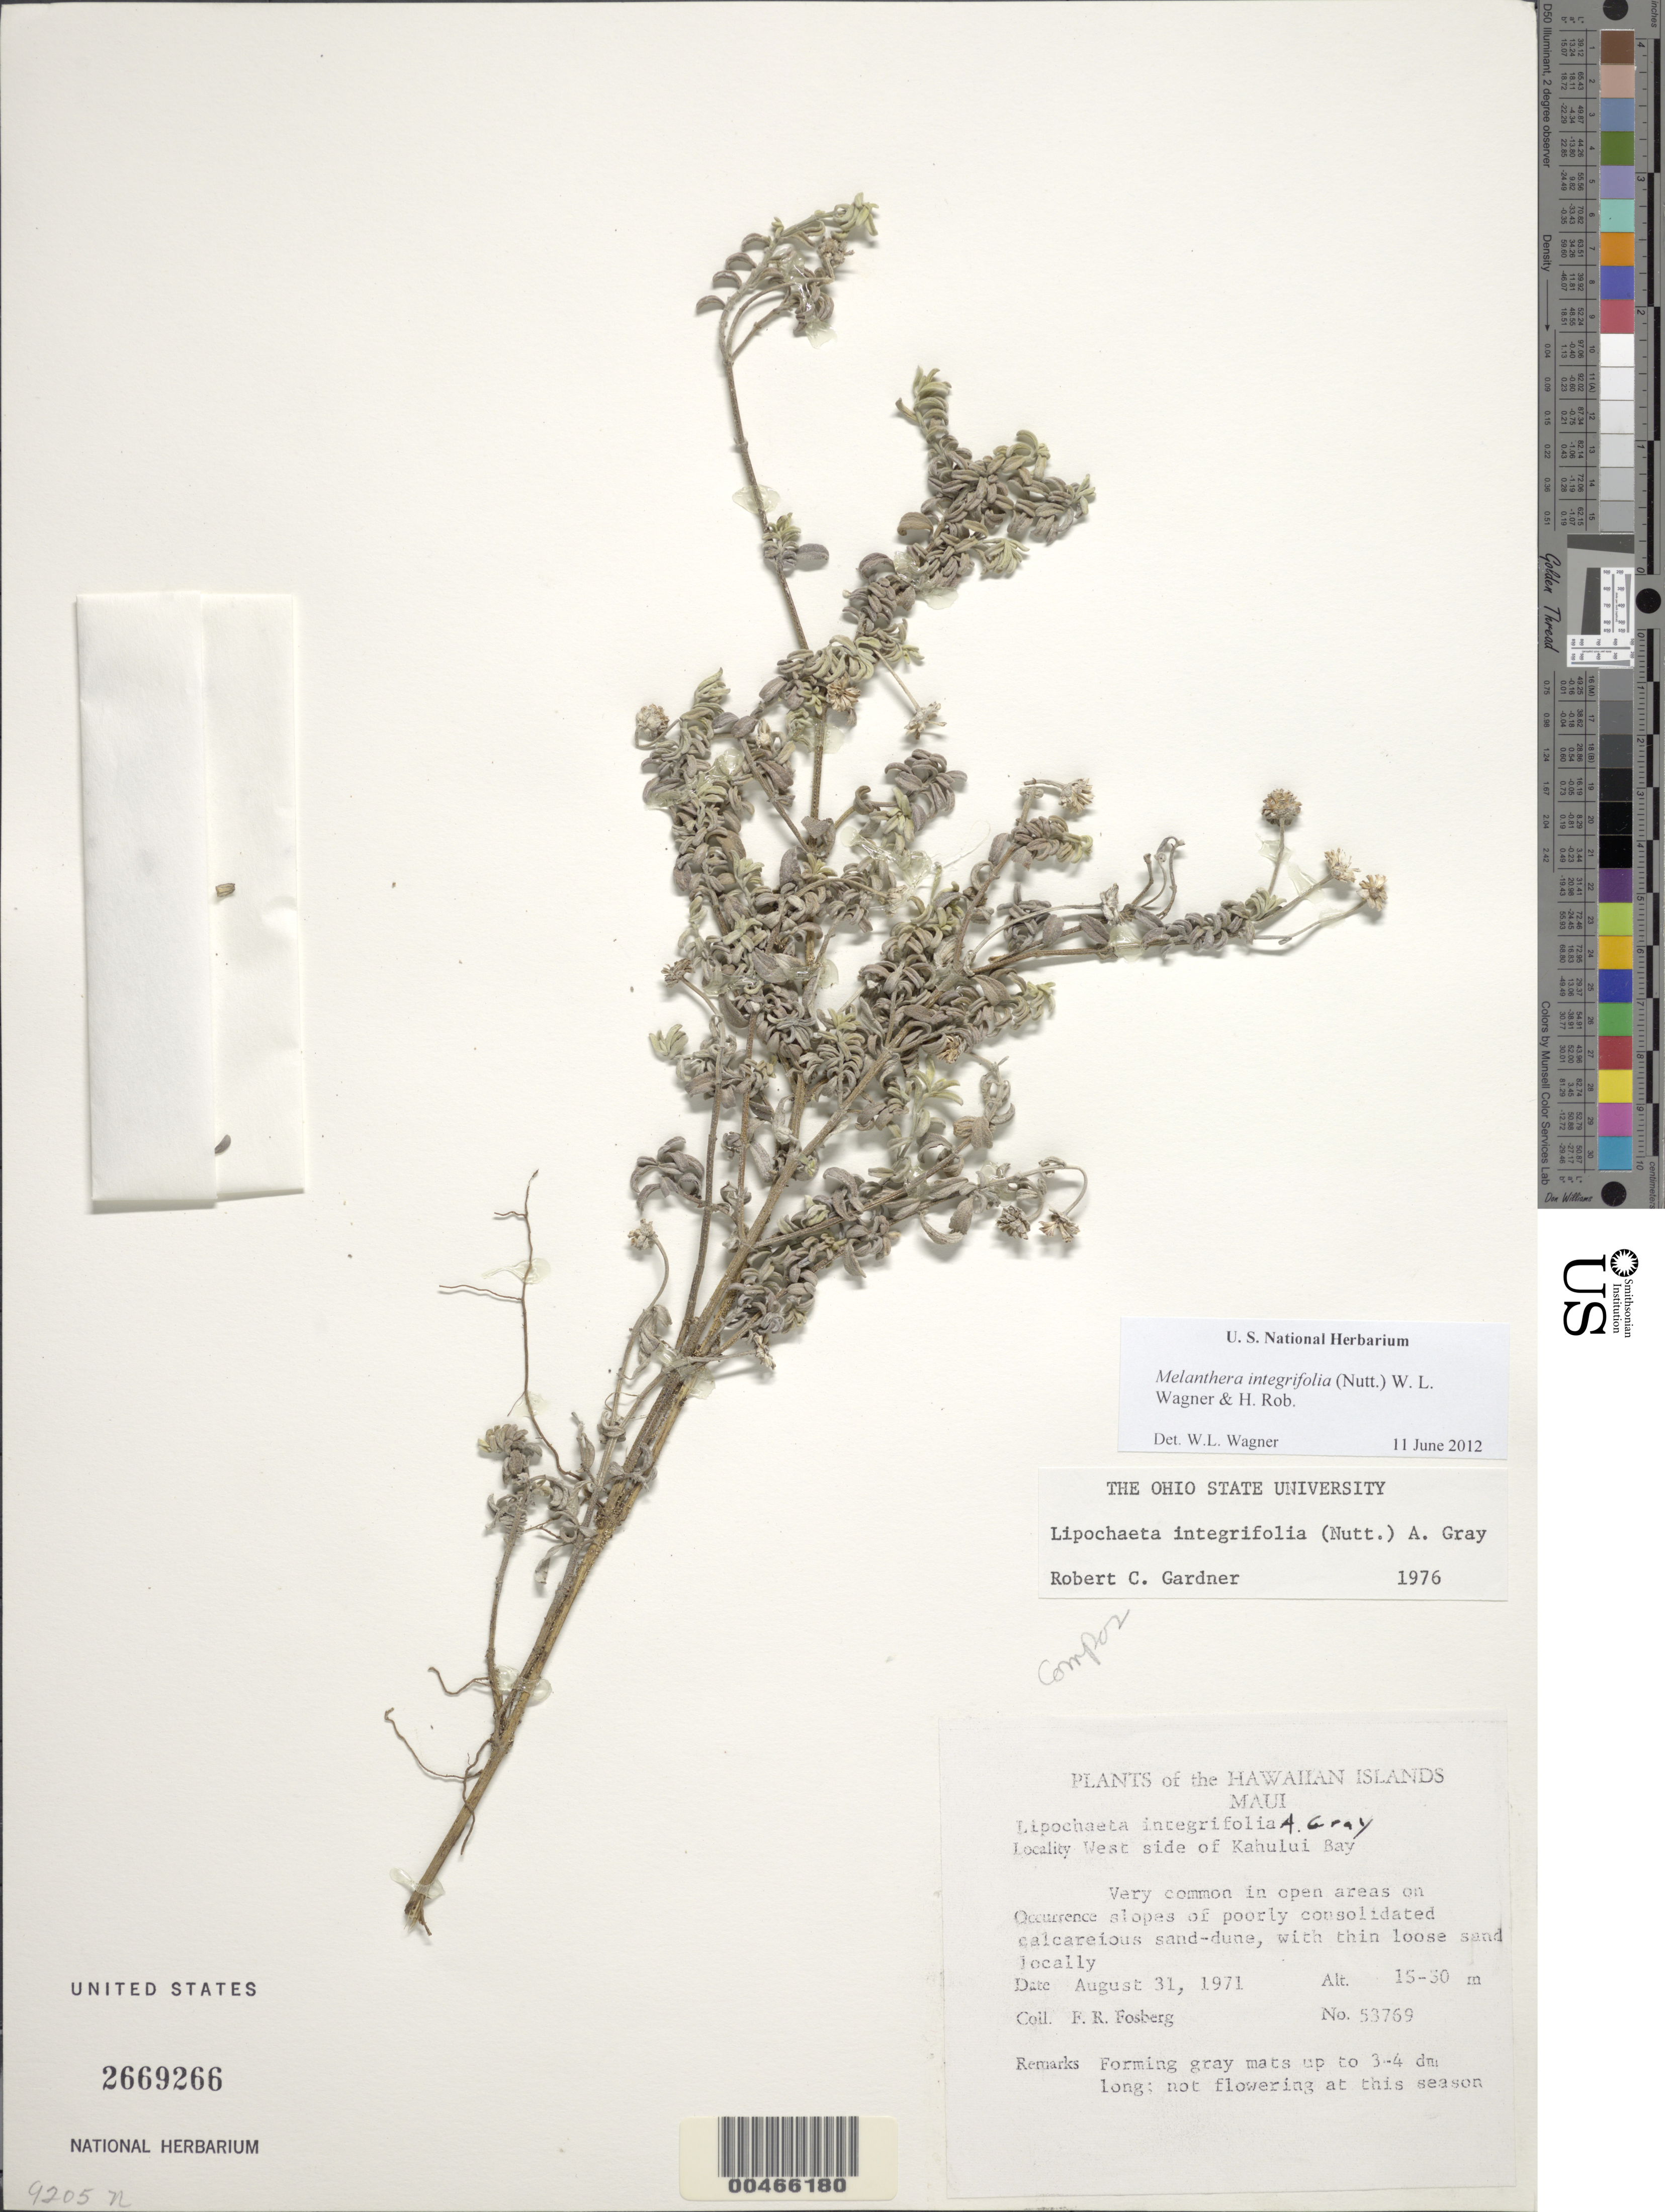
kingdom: Plantae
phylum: Tracheophyta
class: Magnoliopsida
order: Asterales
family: Asteraceae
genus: Wollastonia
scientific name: Wollastonia integrifolia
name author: (Nutt.) Orchard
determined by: Wagner, W. L., (BOT), Smithsonian Institution - National Museum of Natural History (UNITED STATES)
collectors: F. R. Fosberg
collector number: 53769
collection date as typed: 31 Aug 1971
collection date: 1971-08-31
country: United States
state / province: Hawaii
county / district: Maui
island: Maui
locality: W side of Kahului Bay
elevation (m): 15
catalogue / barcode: US 2669266